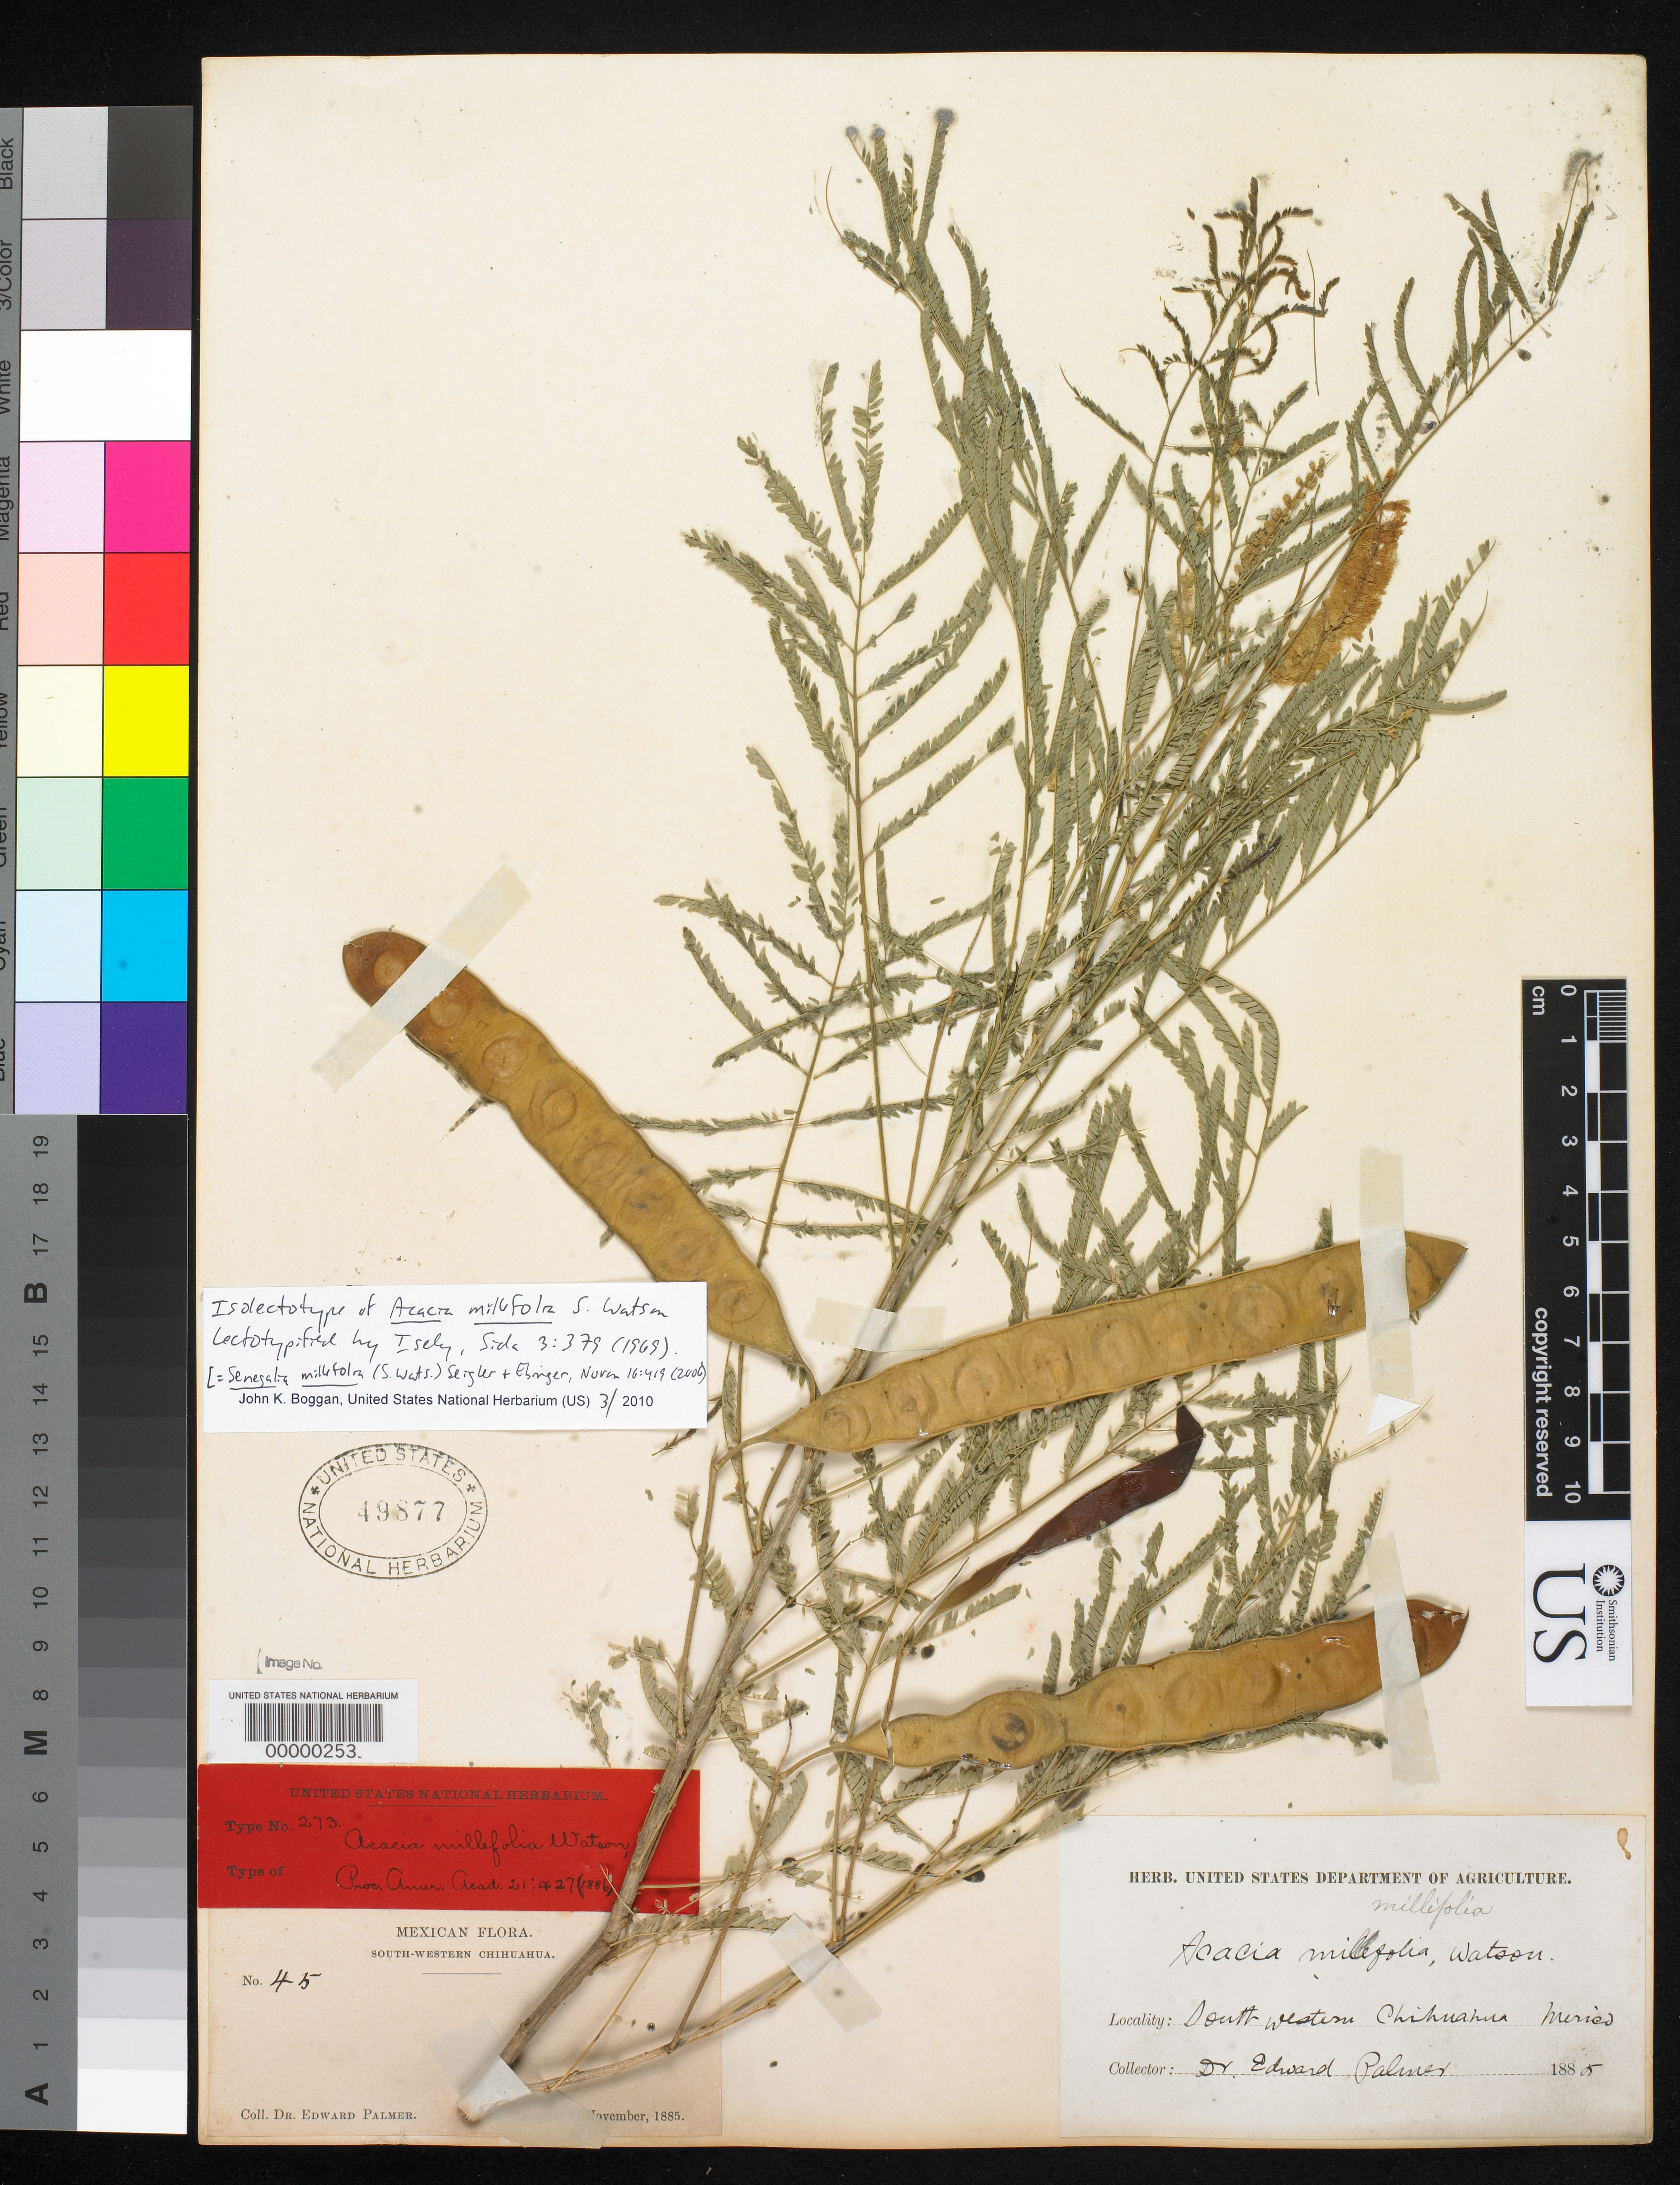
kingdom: Plantae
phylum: Tracheophyta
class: Magnoliopsida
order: Fabales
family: Fabaceae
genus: Acacia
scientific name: Acacia millefolia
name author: S. Watson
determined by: Boggan, J. K., (US), NMNH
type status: Isolectotype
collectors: E. Palmer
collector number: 45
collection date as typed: Aug 1885 to -- Nov 1885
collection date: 1885-08/1885-11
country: Mexico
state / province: Chihuahua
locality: South-western Chihuahua [protologue, "Hacienda San Jose"].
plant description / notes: Currently accepted name as cited by Seigler & Ebinger, Novon 16: 419 (2006).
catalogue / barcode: US 49877